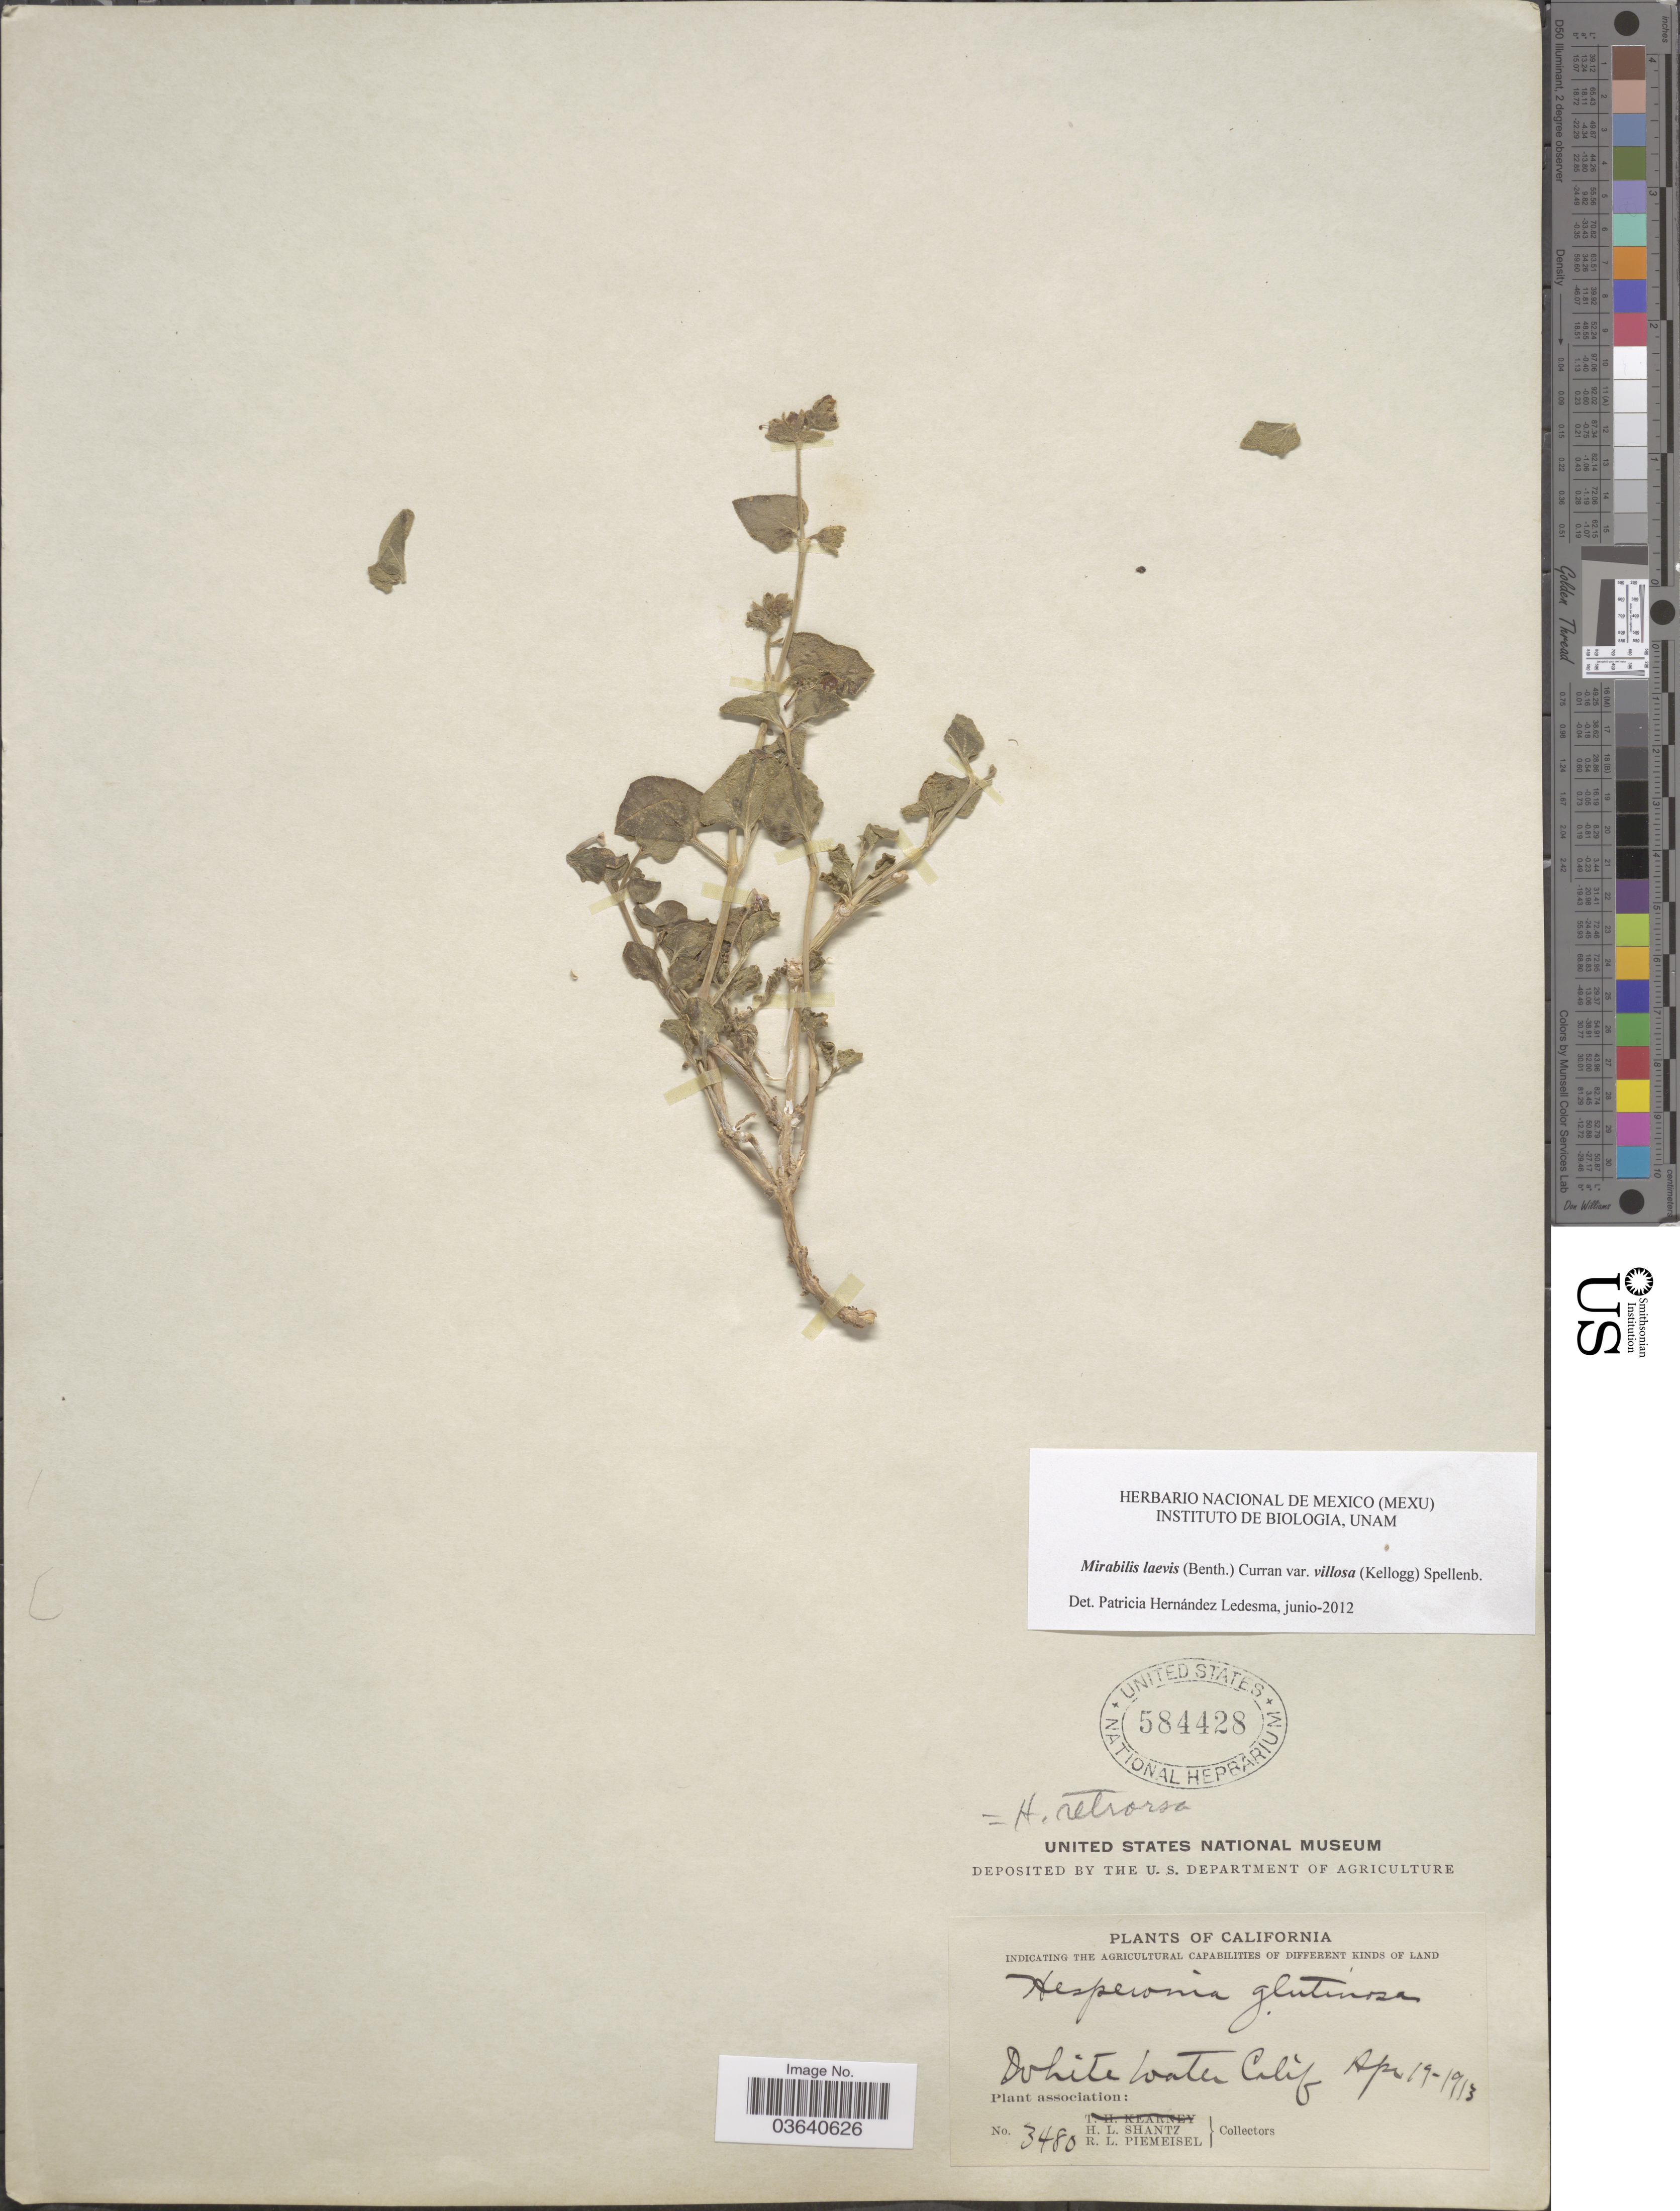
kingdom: Plantae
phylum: Tracheophyta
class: Magnoliopsida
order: Caryophyllales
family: Nyctaginaceae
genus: Mirabilis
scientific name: Mirabilis laevis var. villosa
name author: (Kellogg) Spellenb.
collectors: H. Shantz & R. L. Piemeisel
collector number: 3480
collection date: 1913-04-19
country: United States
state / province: California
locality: White Water Calif.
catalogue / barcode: US 584428